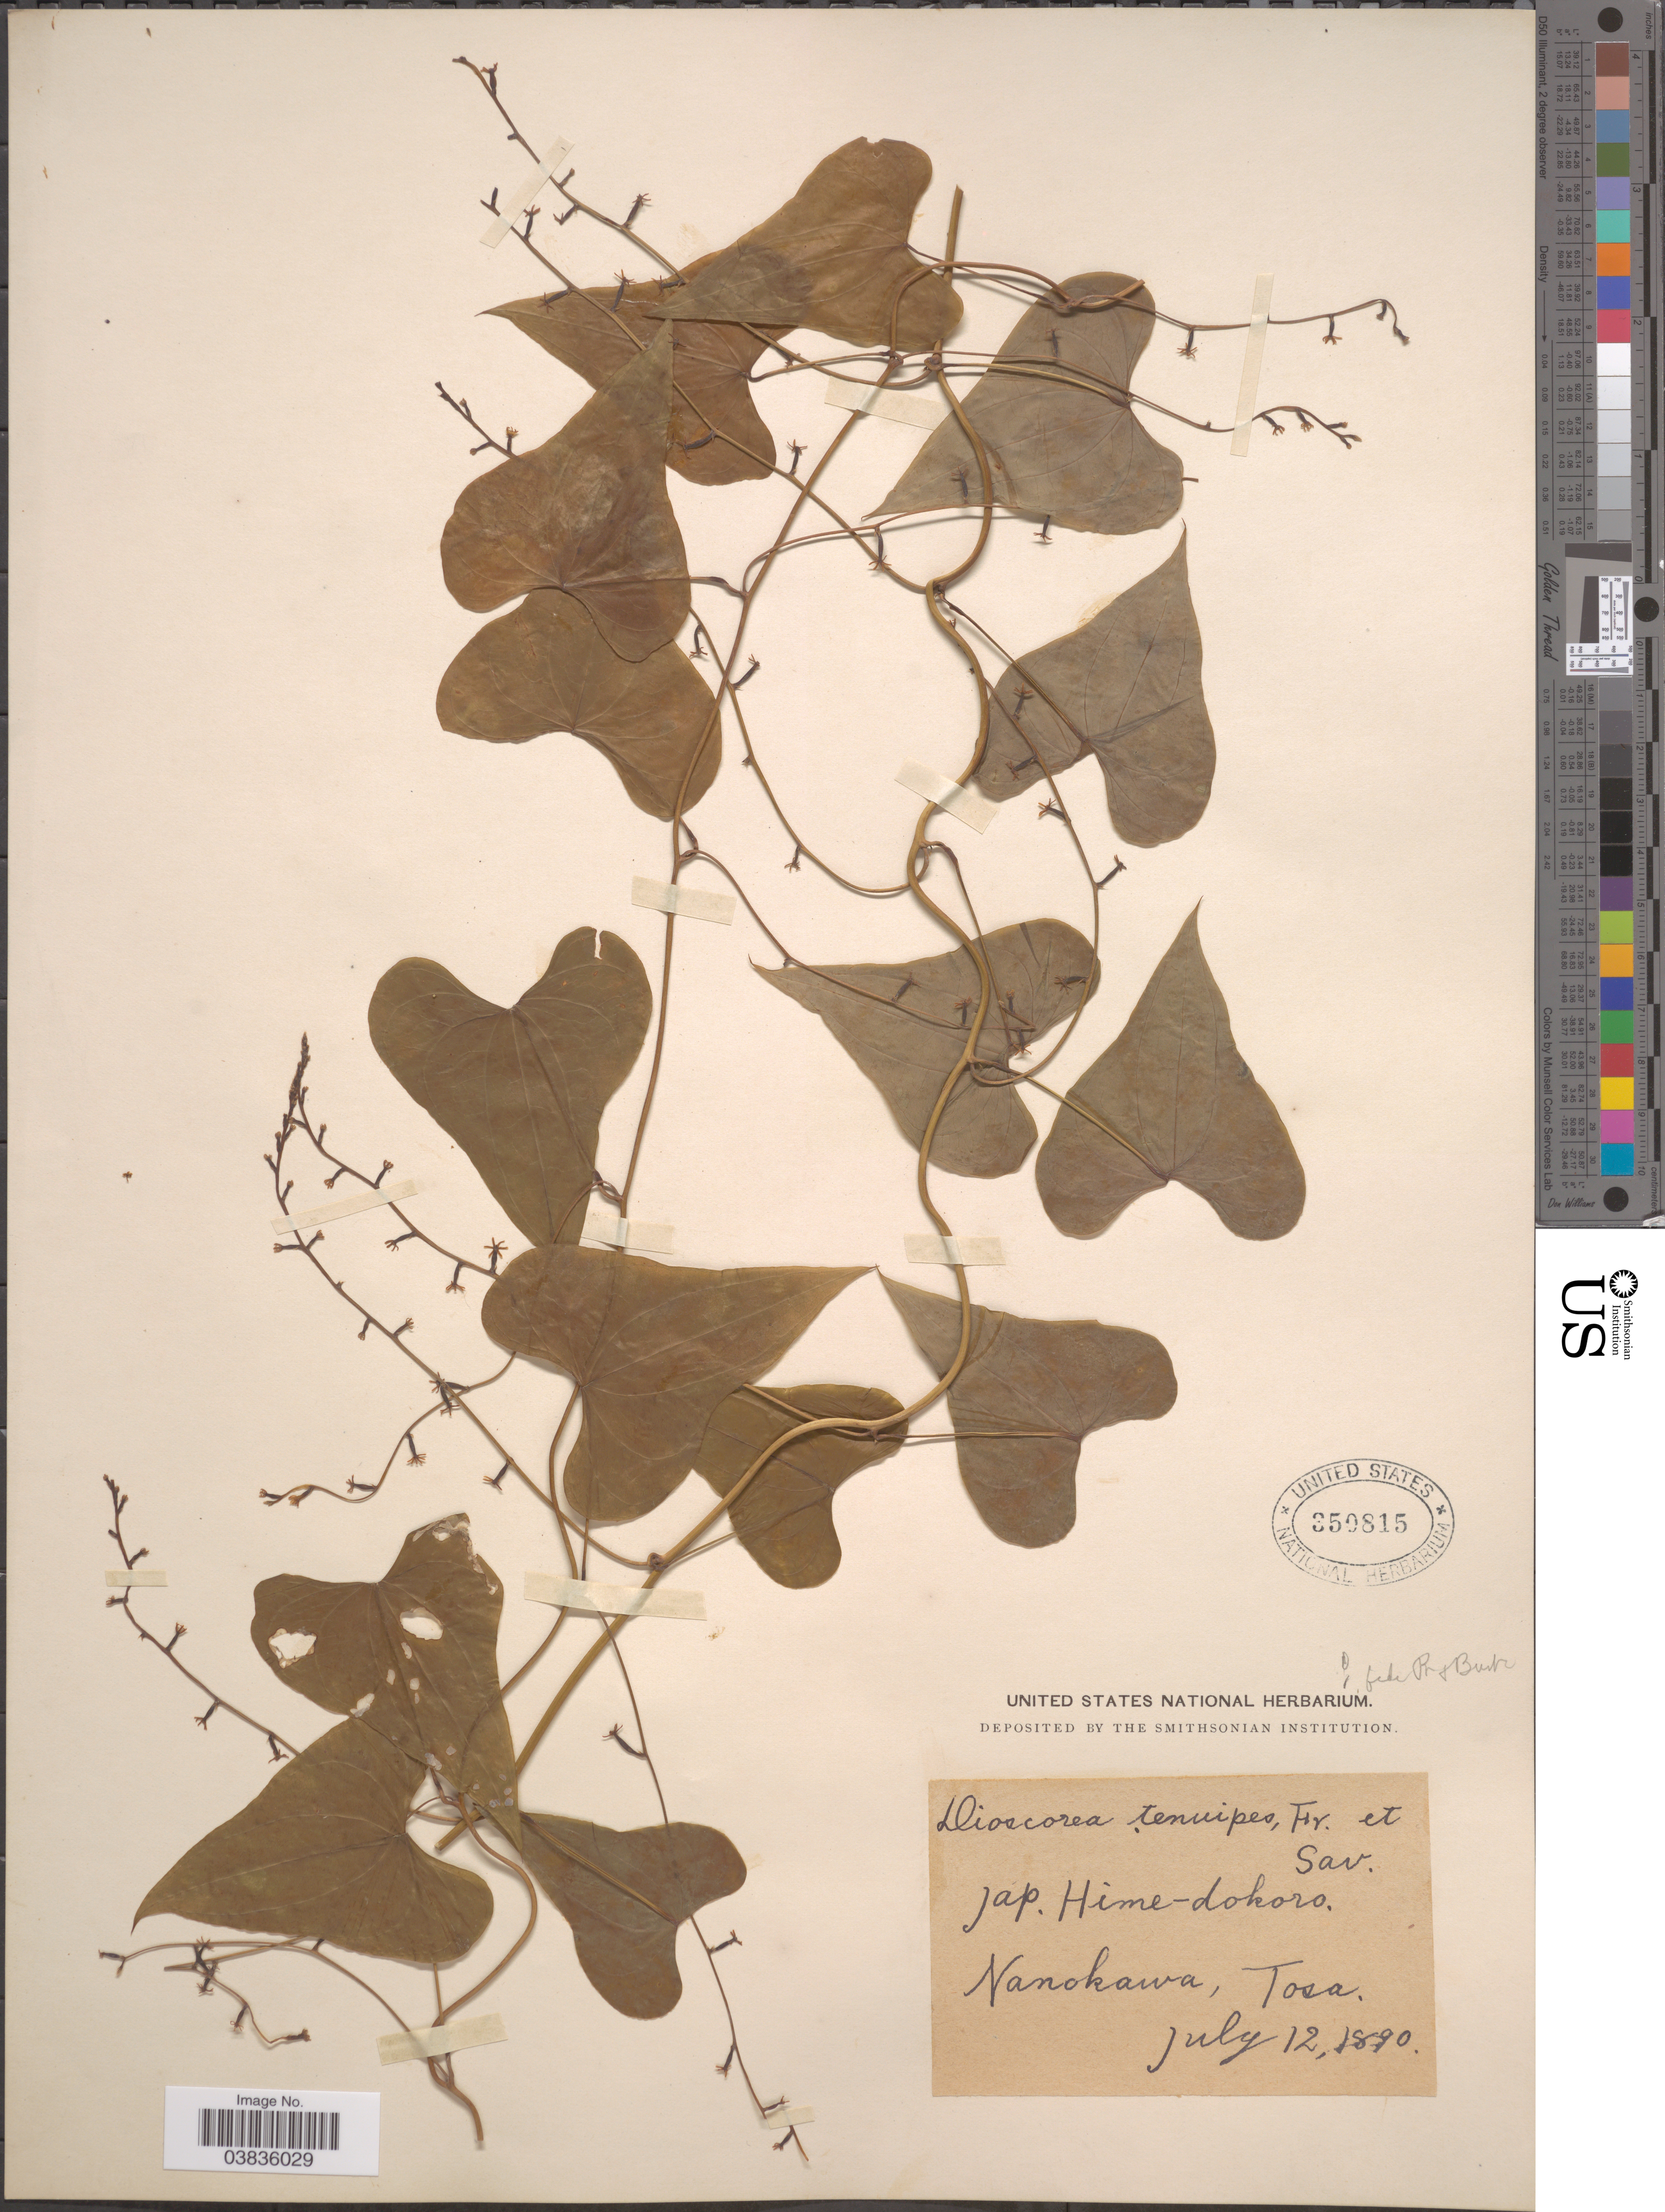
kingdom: Plantae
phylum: Tracheophyta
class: Liliopsida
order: Dioscoreales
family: Dioscoreaceae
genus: Dioscorea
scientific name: Dioscorea tenuipes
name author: Franch. & Sav.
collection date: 1890-07-12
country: Japan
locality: Nanokawa, Tosa.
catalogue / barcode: US 350815